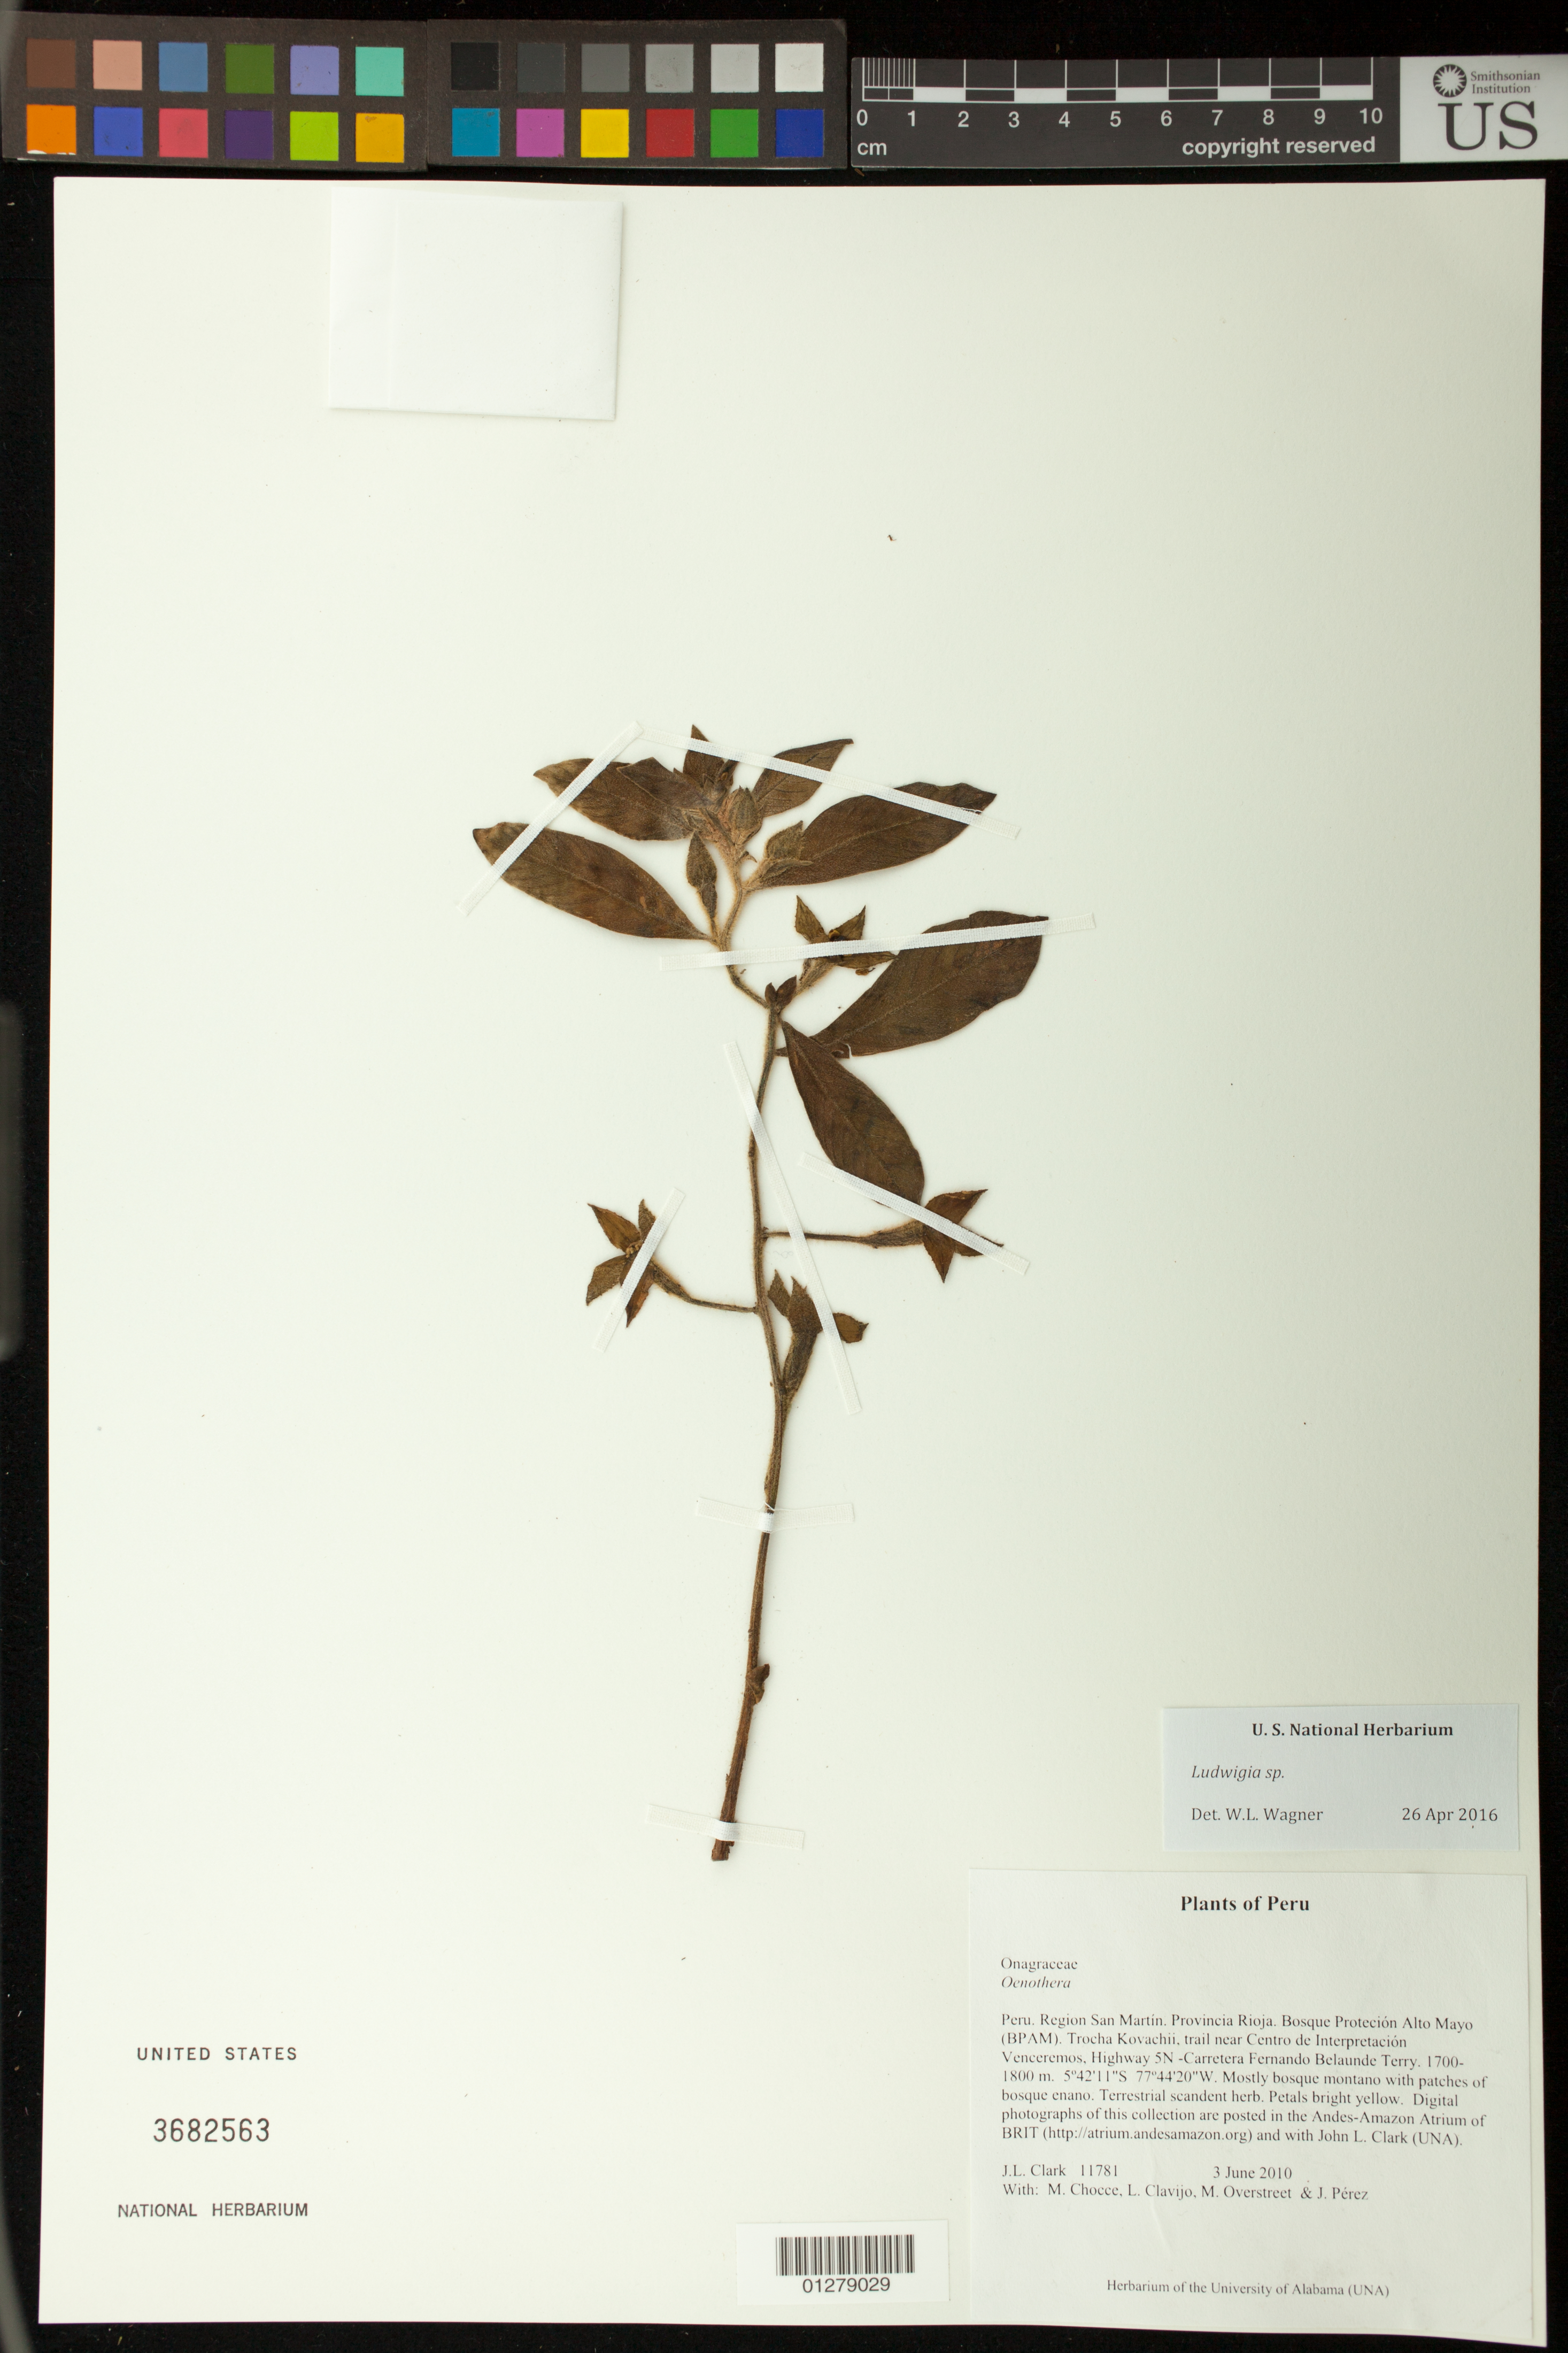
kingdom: Plantae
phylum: Tracheophyta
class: Magnoliopsida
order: Myrtales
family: Onagraceae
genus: Ludwigia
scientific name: Ludwigia sp.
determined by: Wagner, W. L., (BOT), Smithsonian Institution - National Museum of Natural History (UNITED STATES)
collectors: J. L. Clark, M. Chocce, L. Clavijo, M. Overstreet & J. Perez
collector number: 11781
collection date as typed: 03 Jun 2010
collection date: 2010-06-03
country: Peru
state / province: San Martín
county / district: Rioja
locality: Region San Martin, Bosque Protecion Alto Mayo (BPAM). Trocha Kovachii, trail near Centro de Interpretacion Venceremos, Highway 5N-Carretera Fernando Belaunde Terry.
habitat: Bosque montano with patches of bosque enano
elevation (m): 1700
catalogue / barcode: US 3682563